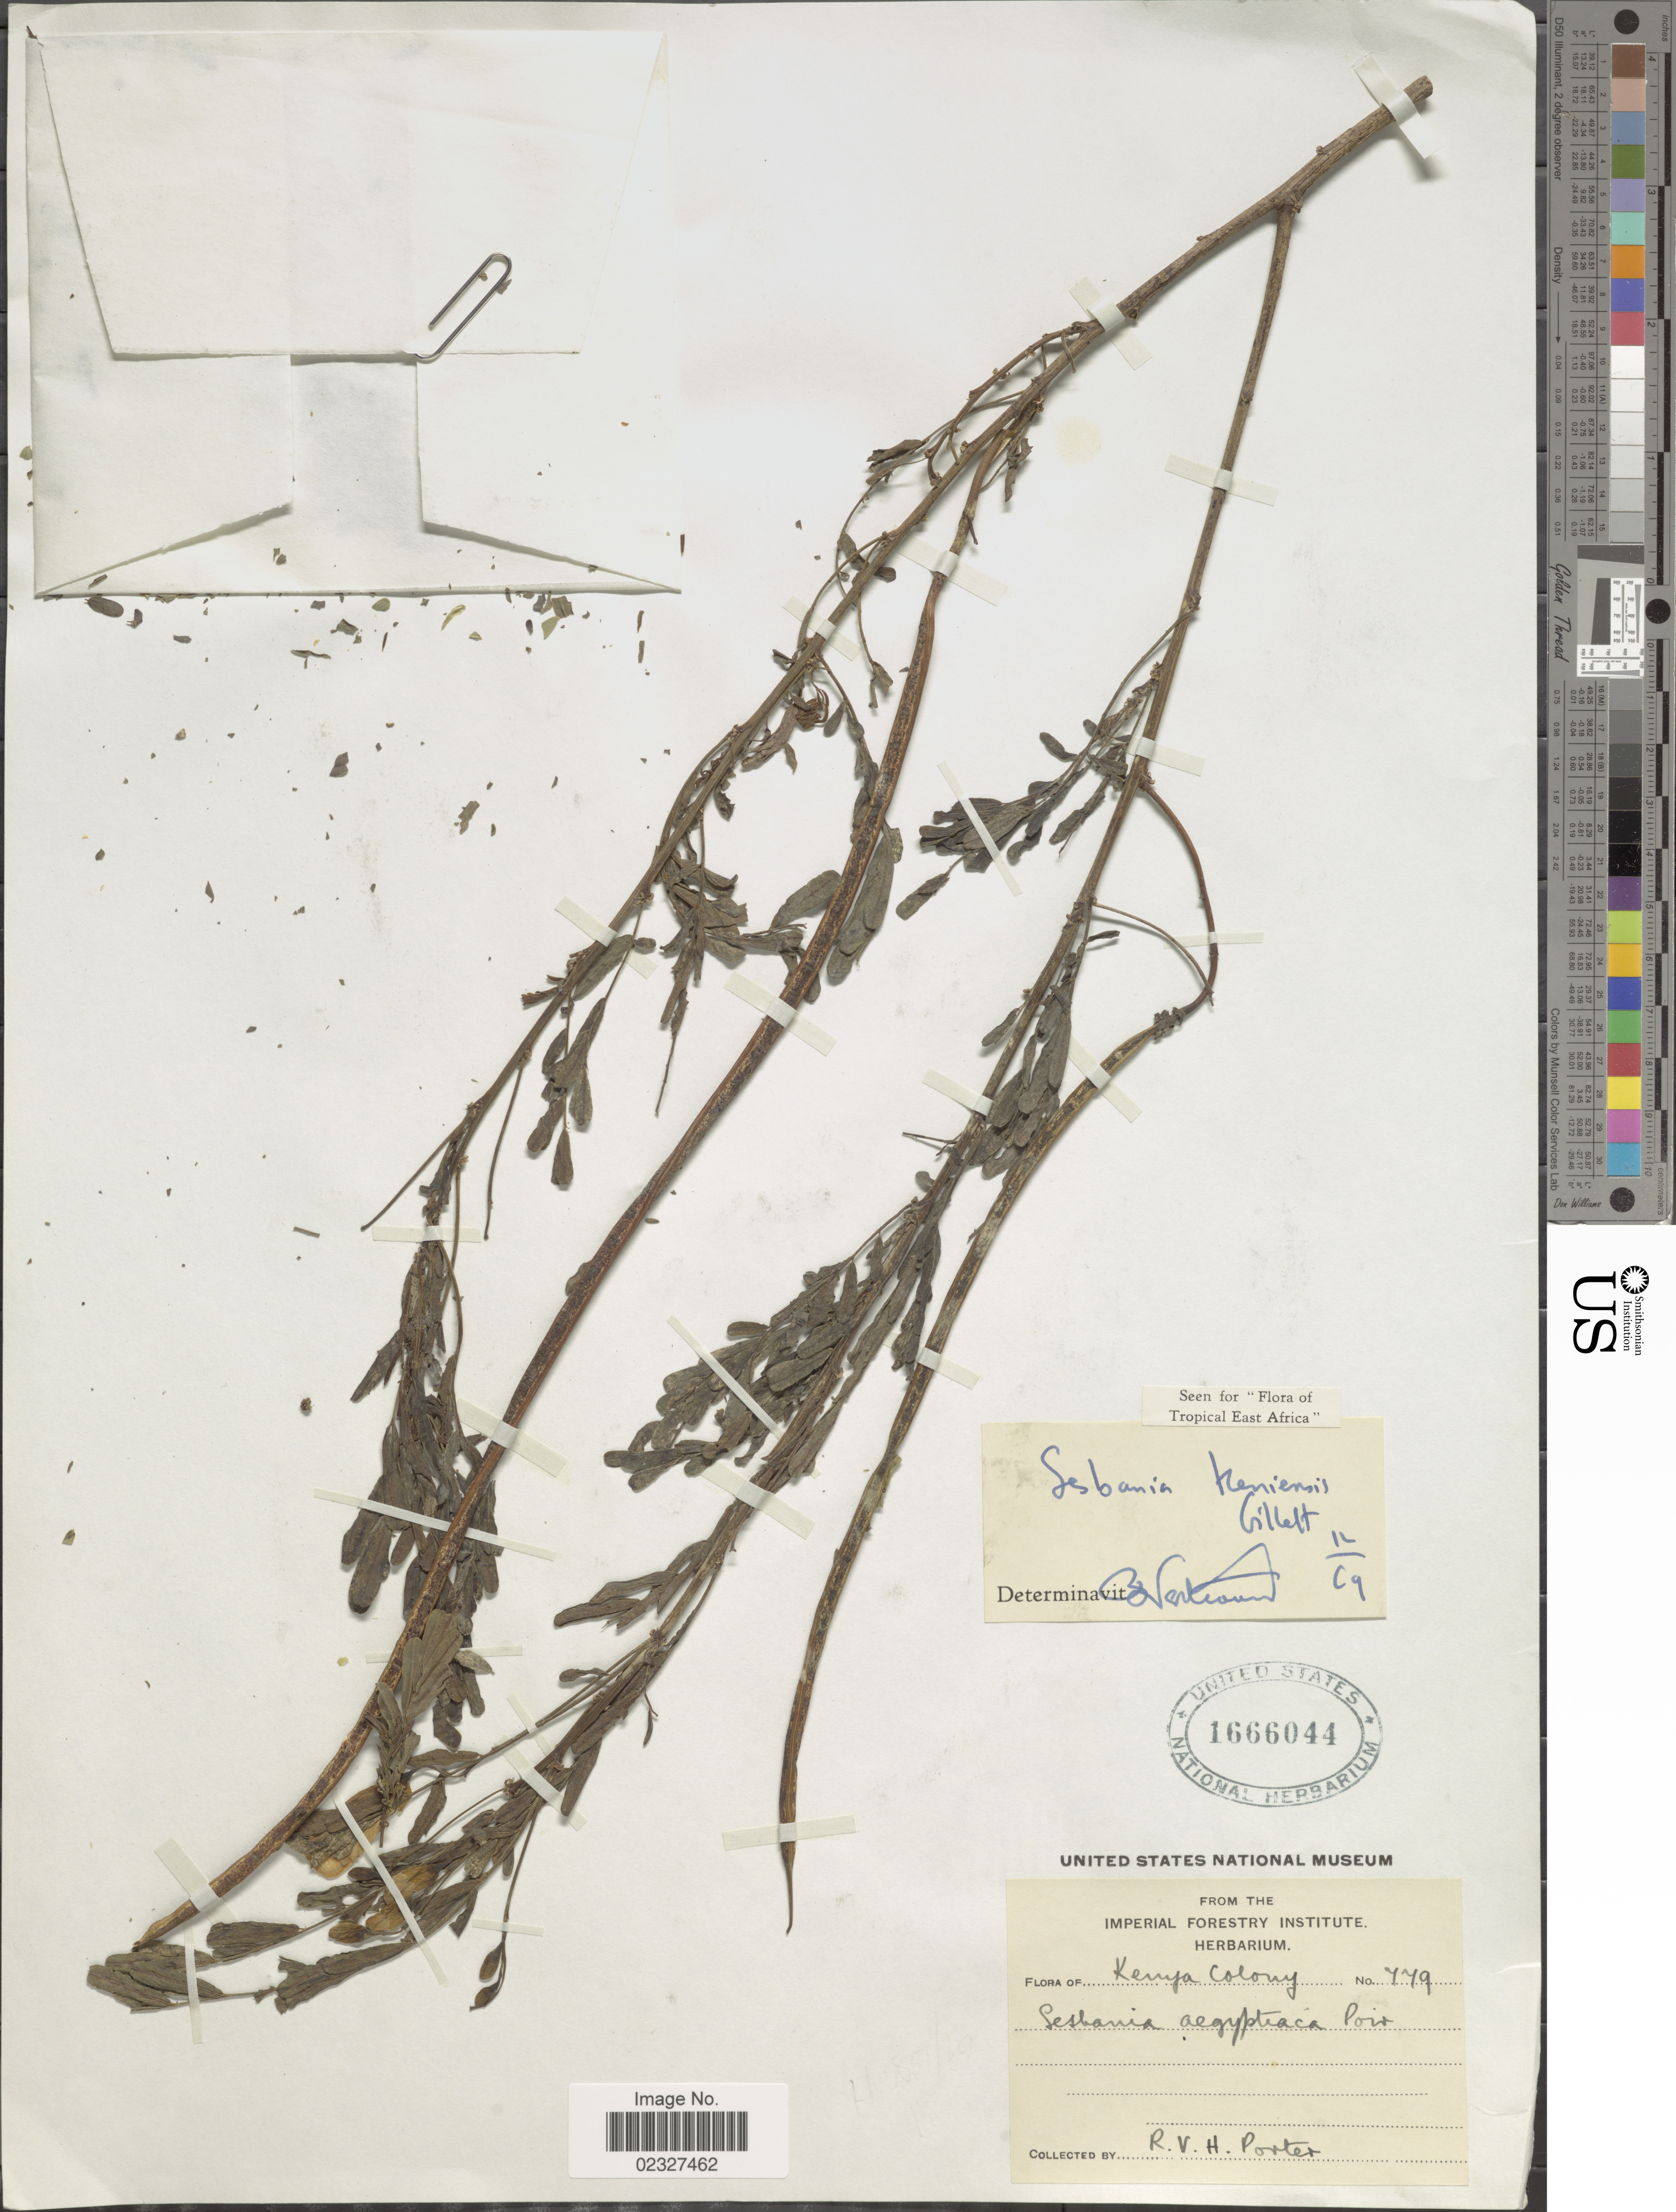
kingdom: Plantae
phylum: Tracheophyta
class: Magnoliopsida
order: Fabales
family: Fabaceae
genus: Sesbania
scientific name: Sesbania keniensis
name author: J.B. Gillett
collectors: R. V. H. Porter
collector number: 779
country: Kenya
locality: Kenya Colony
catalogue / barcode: US 1666044